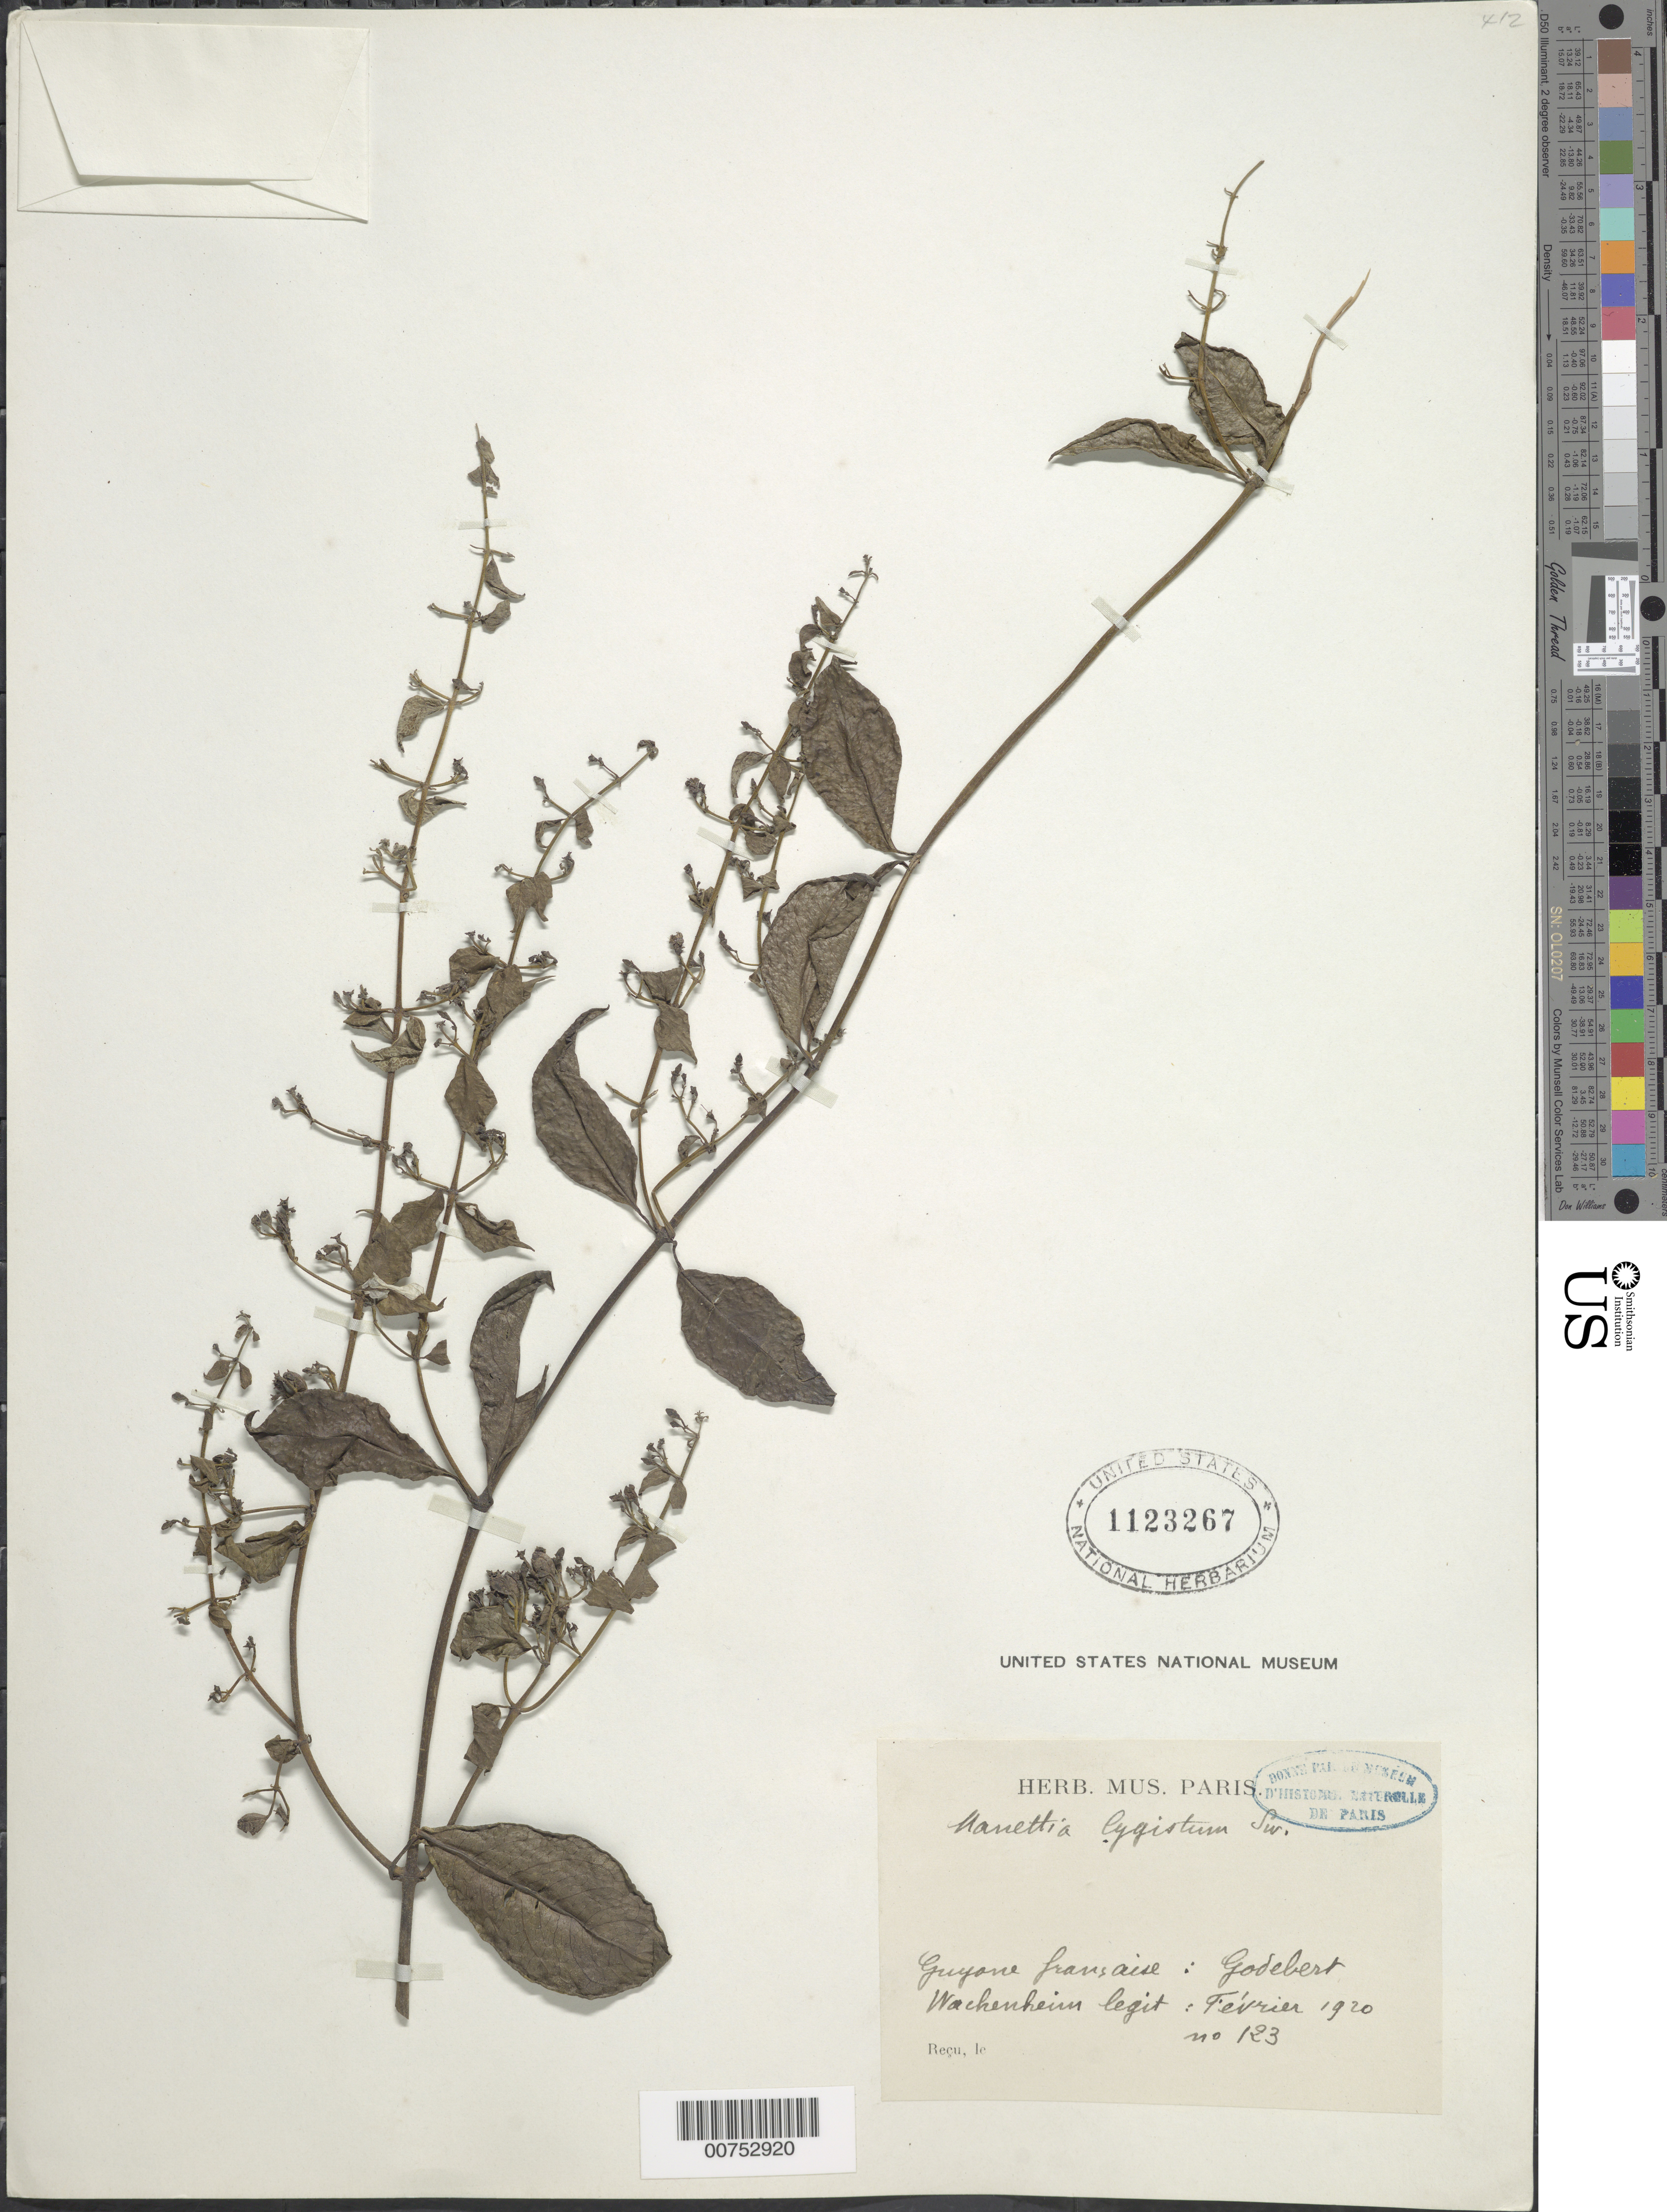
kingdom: Plantae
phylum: Tracheophyta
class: Magnoliopsida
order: Gentianales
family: Rubiaceae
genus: Manettia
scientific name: Manettia lygistum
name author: (L.) Sw.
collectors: G. Wachenheim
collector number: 123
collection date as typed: Feb-20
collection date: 1920-02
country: French Guiana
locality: Godebert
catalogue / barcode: US 1123267